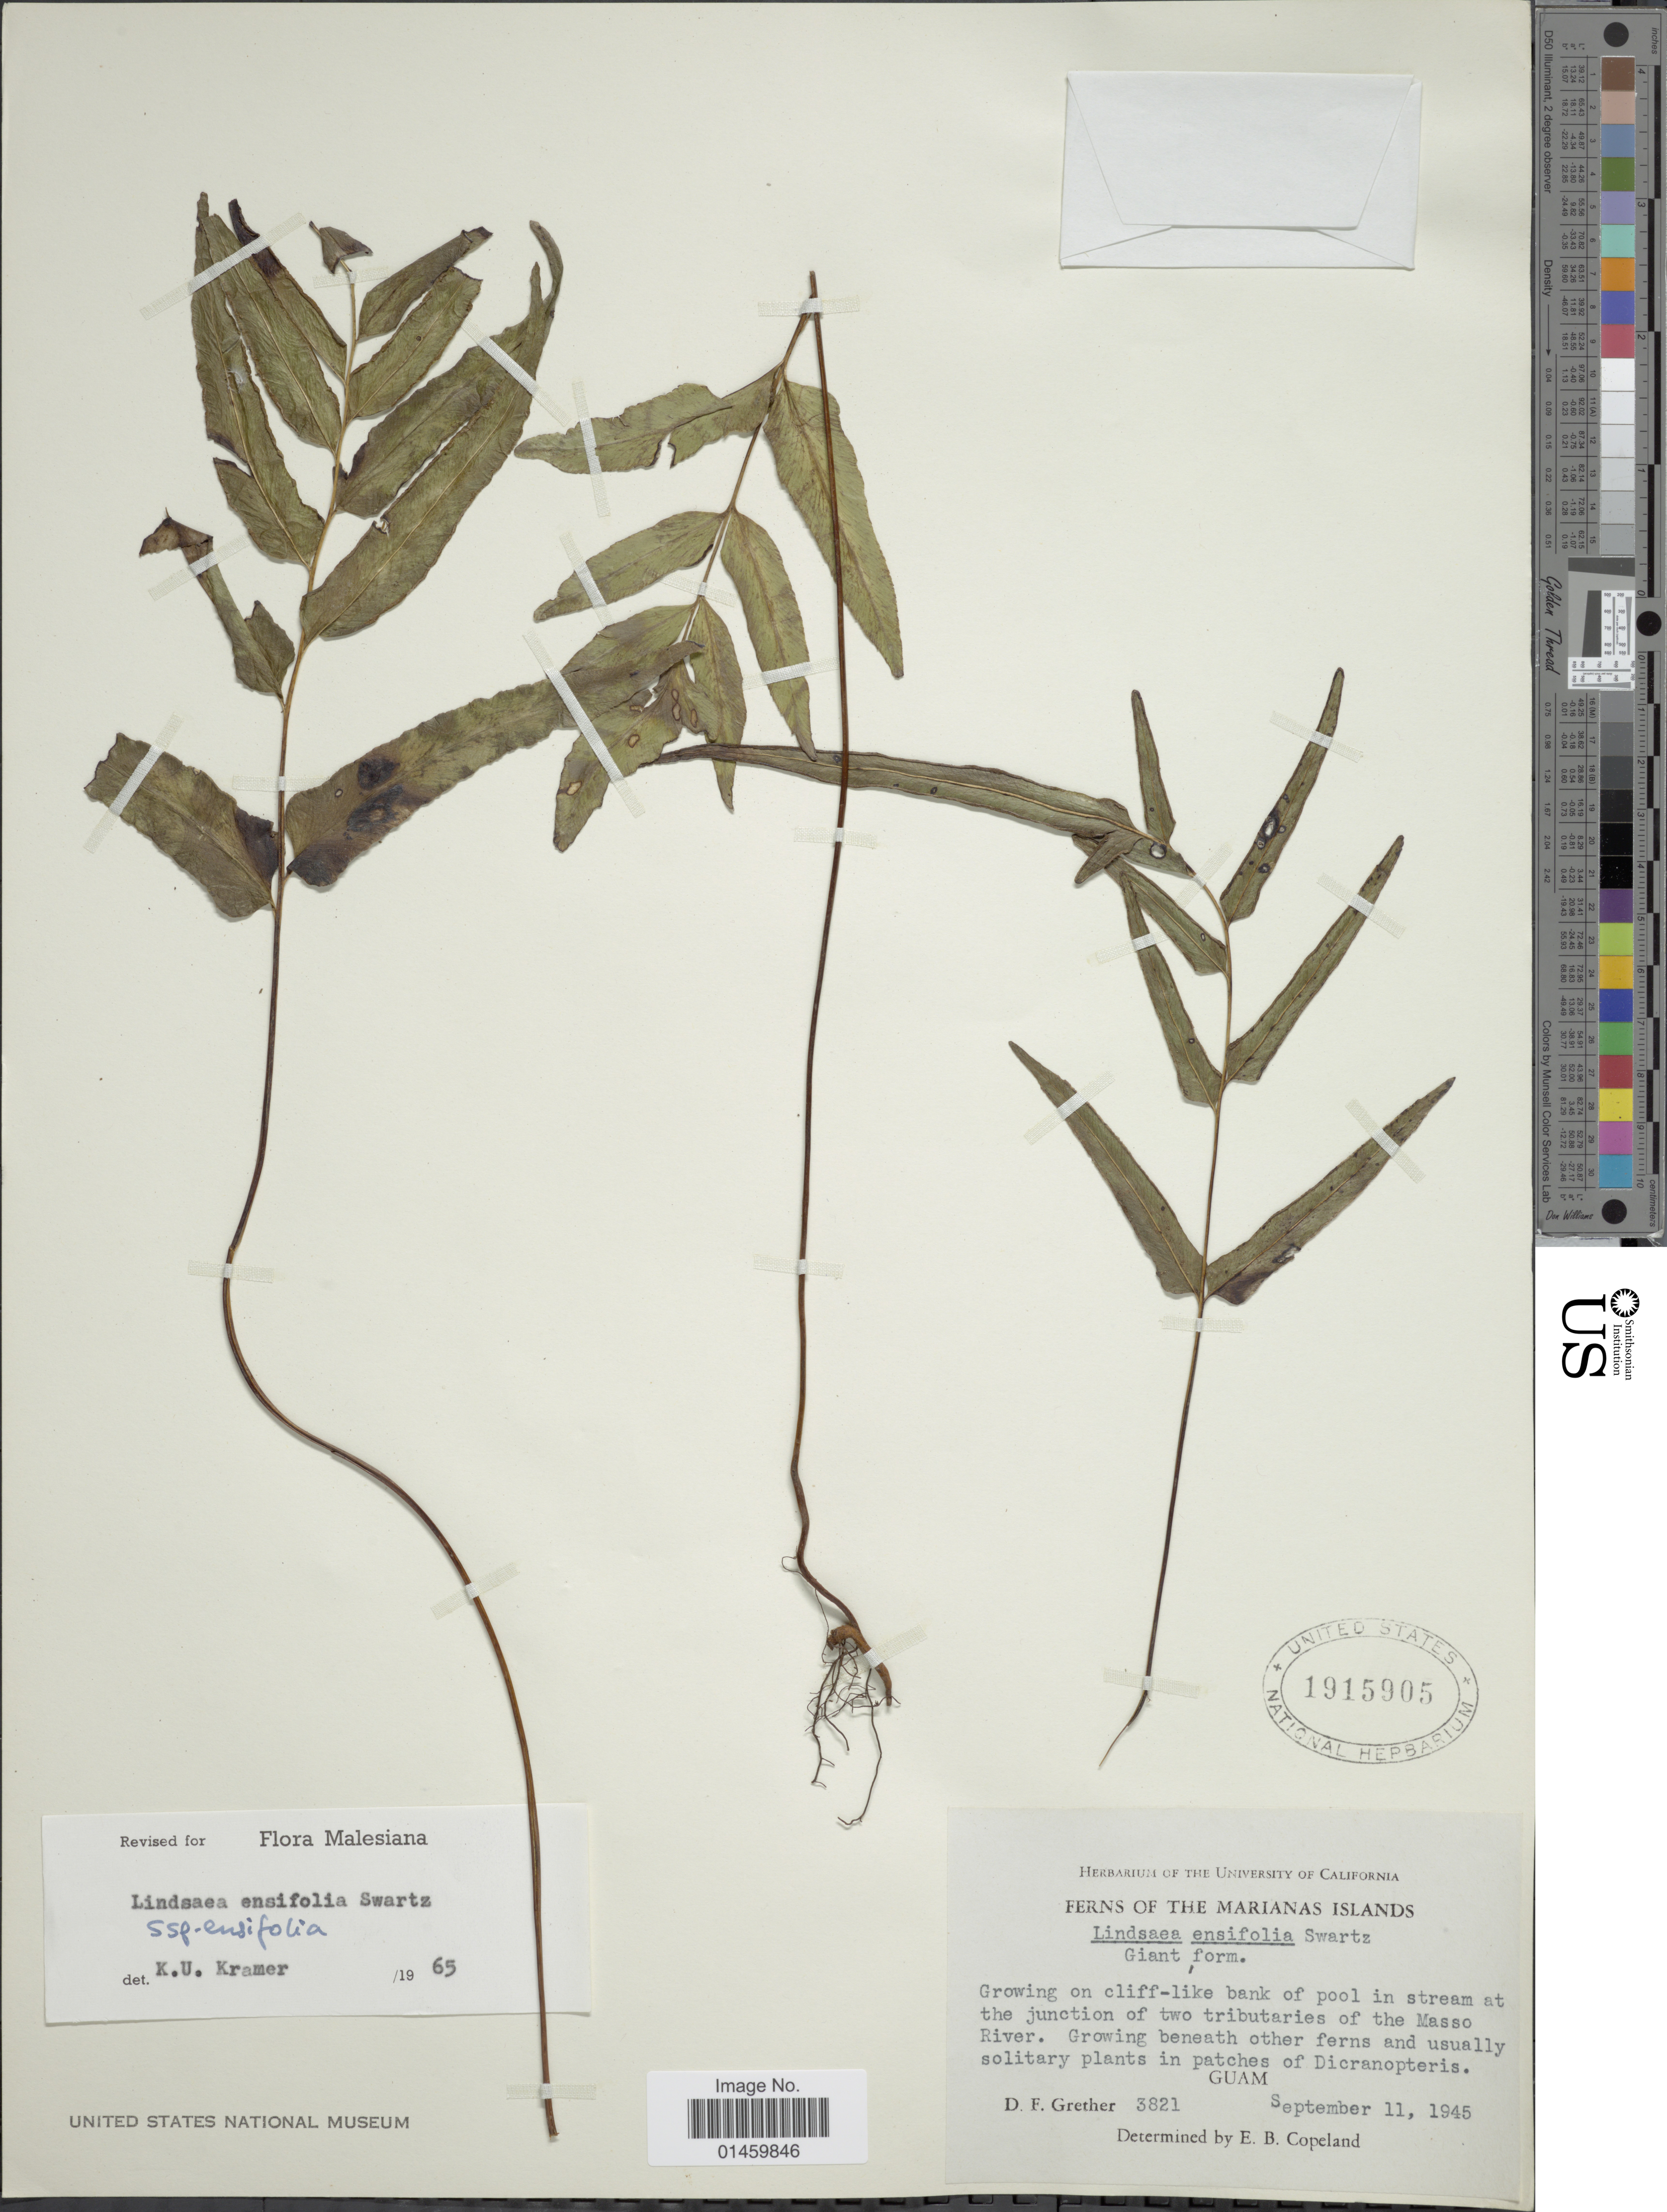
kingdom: Plantae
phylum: Tracheophyta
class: Polypodiopsida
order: Polypodiales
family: Lindsaeaceae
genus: Lindsaea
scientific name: Lindsaea ensifolia subsp. ensifolia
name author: Sw.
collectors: D. F. Grether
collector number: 3821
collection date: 1945-09-11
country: Guam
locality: The Marianne Islands. Growing on cliff-like bank of pool in stream at the junction of two tributaries of the Masso River.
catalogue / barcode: US 1915905